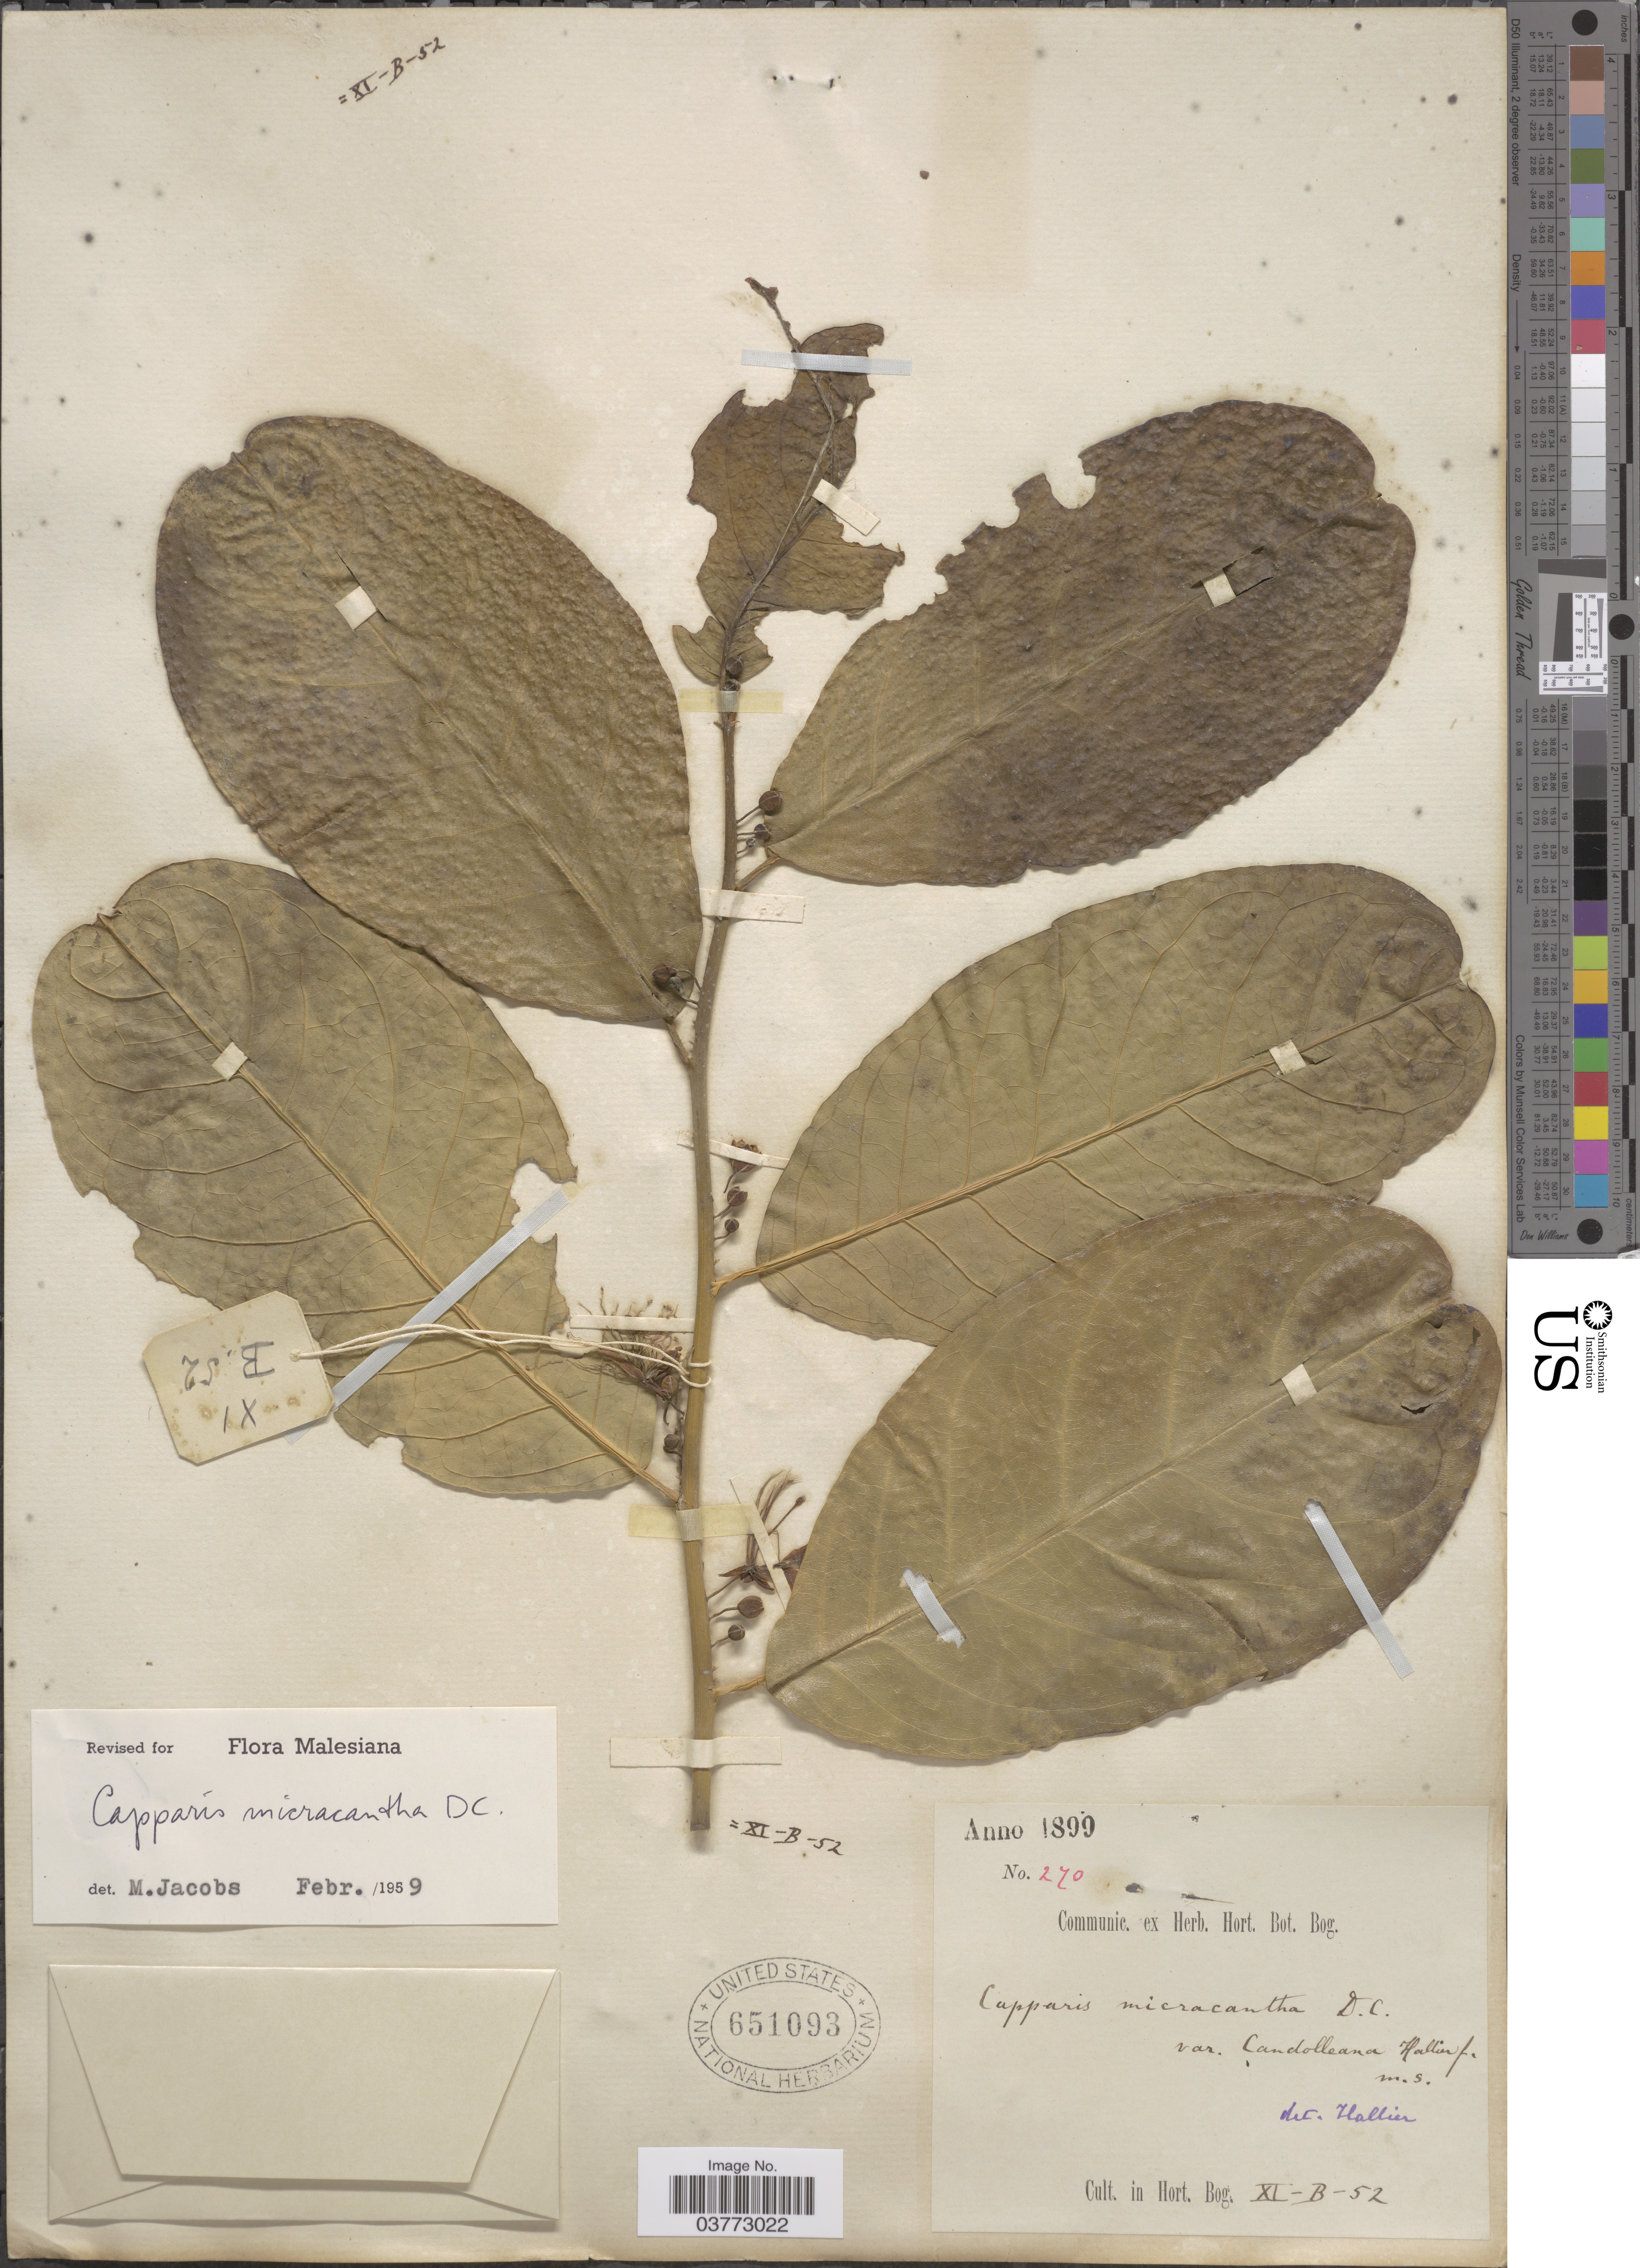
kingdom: Plantae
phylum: Tracheophyta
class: Magnoliopsida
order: Brassicales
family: Capparaceae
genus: Capparis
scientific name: Capparis micracantha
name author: DC.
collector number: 270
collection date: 1899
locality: Cult. in hort. Bog. XI-B-52 [unsure placement]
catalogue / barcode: US 651093